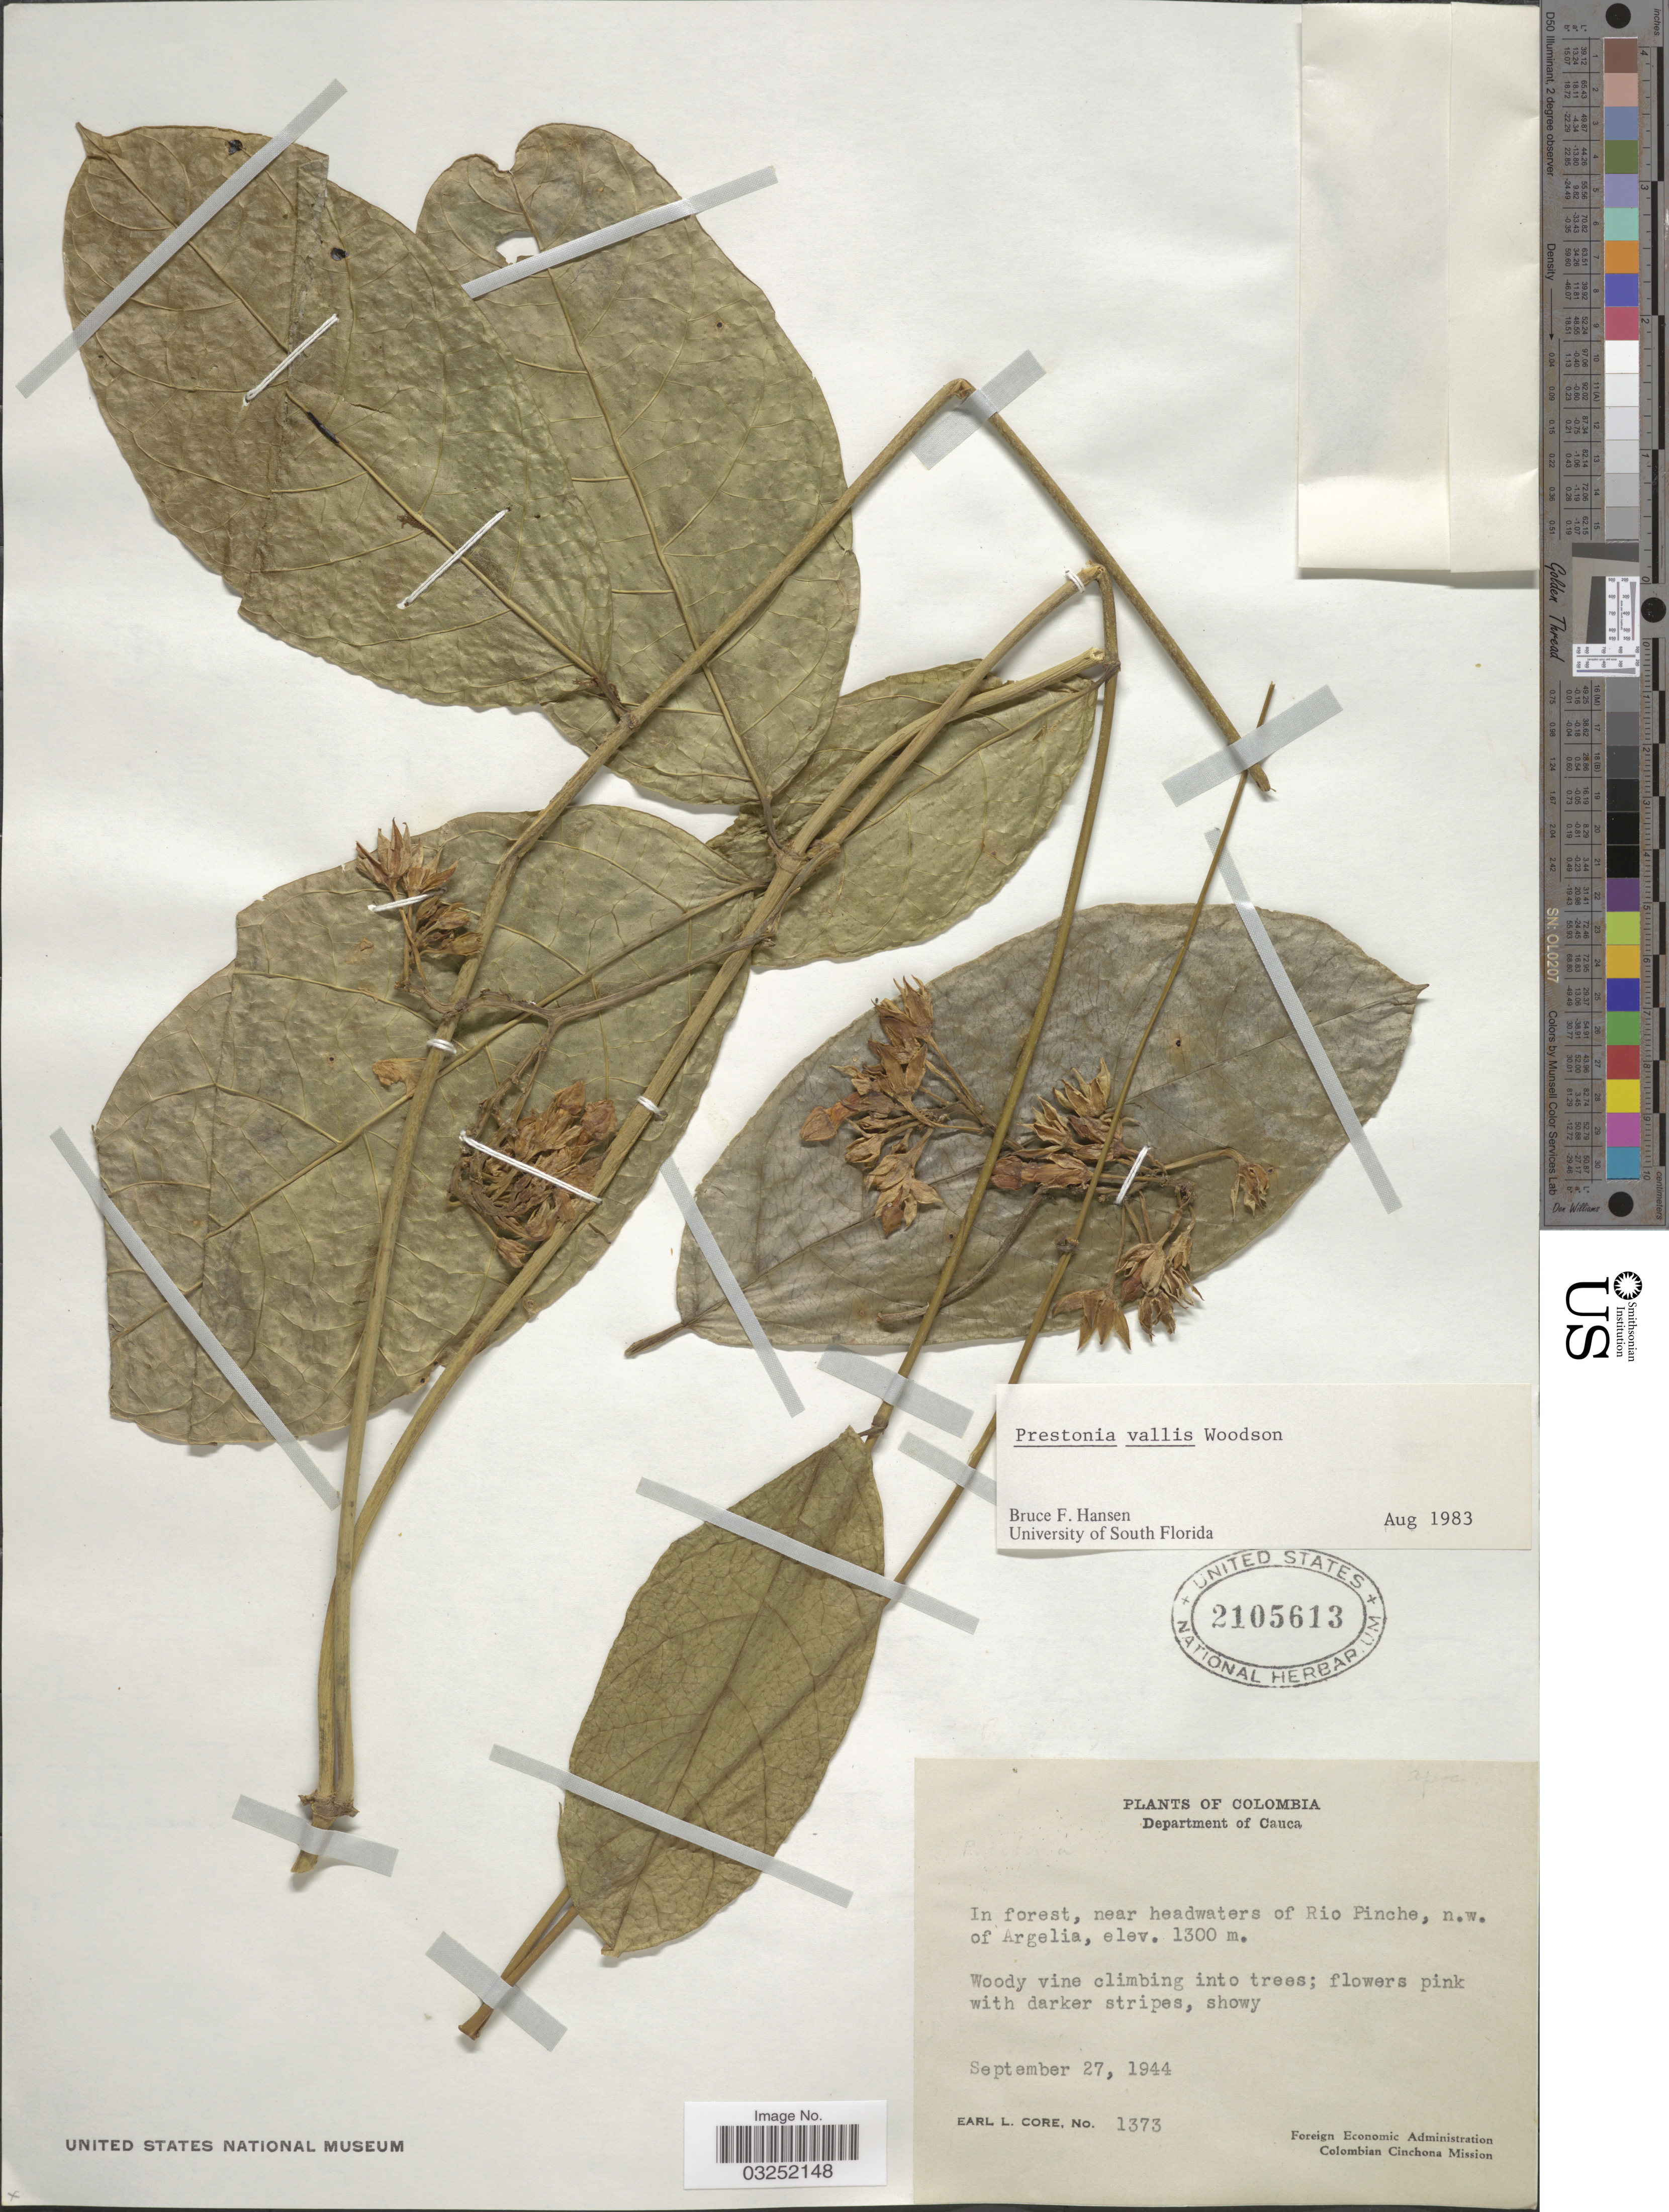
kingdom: Plantae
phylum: Tracheophyta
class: Magnoliopsida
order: Gentianales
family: Apocynaceae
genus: Prestonia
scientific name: Prestonia vallis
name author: Woodson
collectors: E. L. Core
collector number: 1373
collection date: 1944-09-27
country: Colombia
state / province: Cauca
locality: Department of Cauca, In forest, near headwaters of Rio Pinche, n.w. of Argelia.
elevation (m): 1300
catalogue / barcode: US 2105613